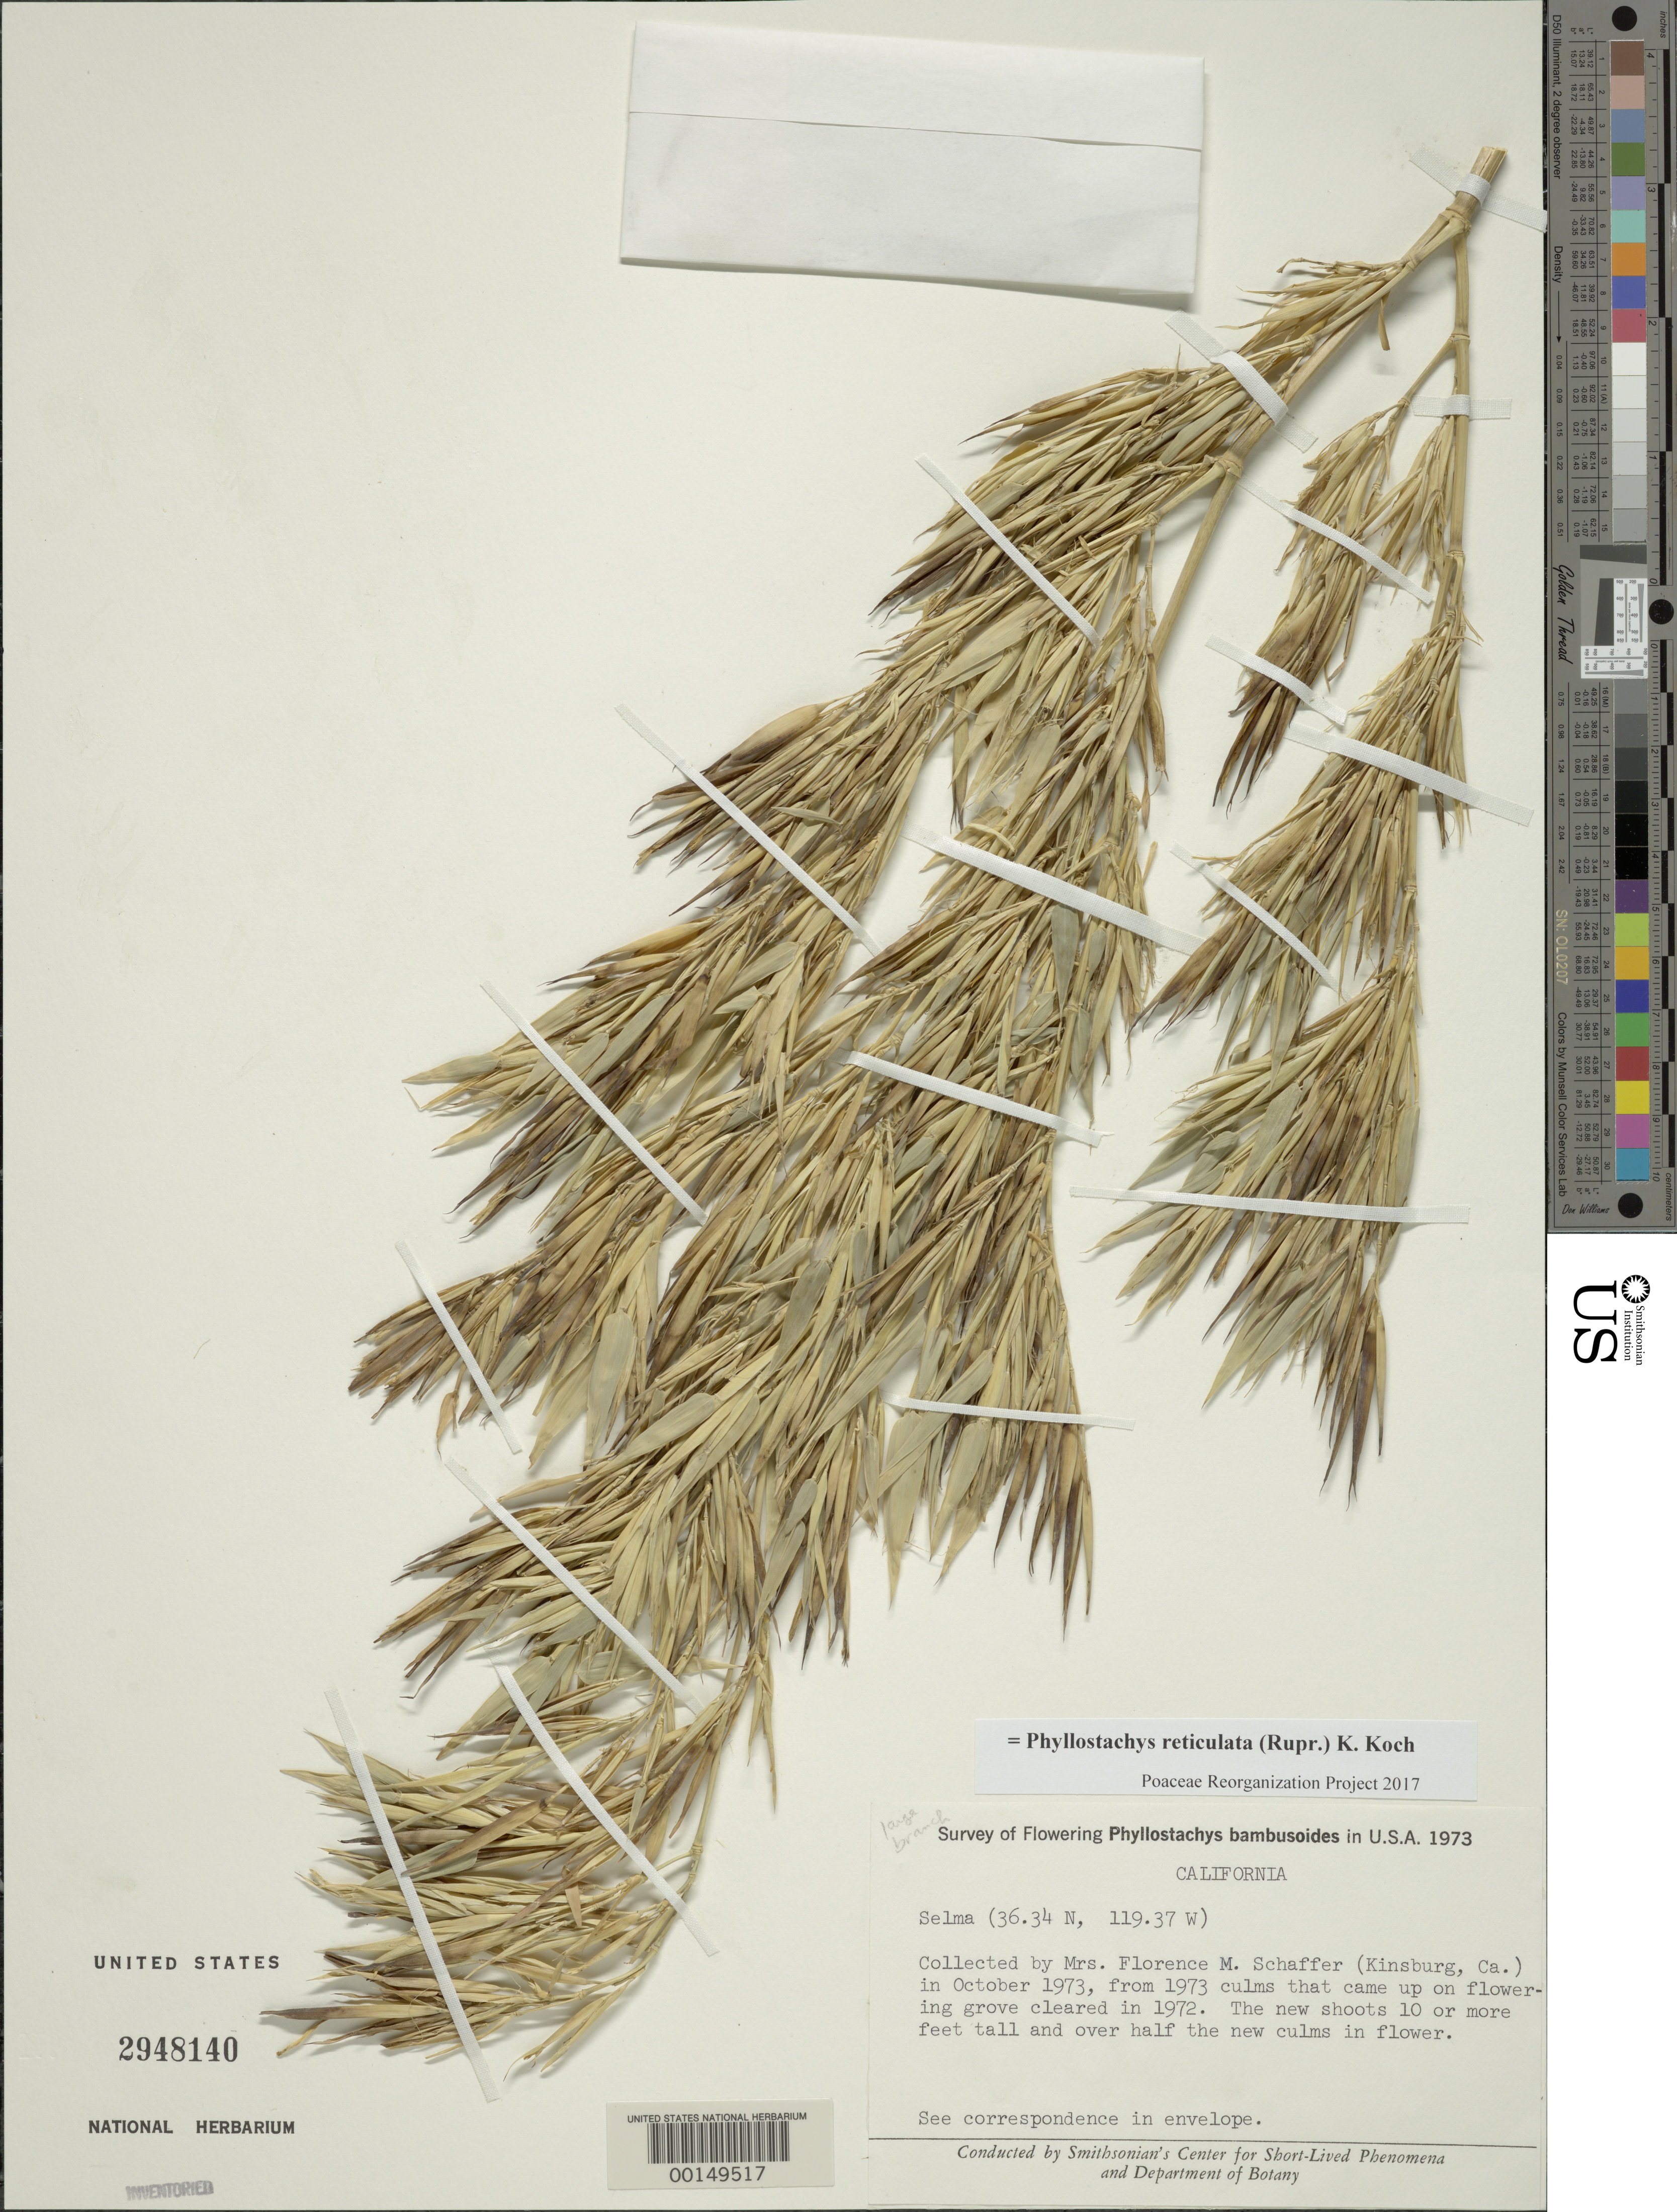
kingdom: Plantae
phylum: Tracheophyta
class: Liliopsida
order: Poales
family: Poaceae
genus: Phyllostachys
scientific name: Phyllostachys reticulata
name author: (Rupr.) K. Koch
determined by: Poaceae Reorganization Project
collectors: F. Schaffer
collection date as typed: Oct 1973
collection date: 1973-10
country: United States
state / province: California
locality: Selma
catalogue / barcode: US 2948140